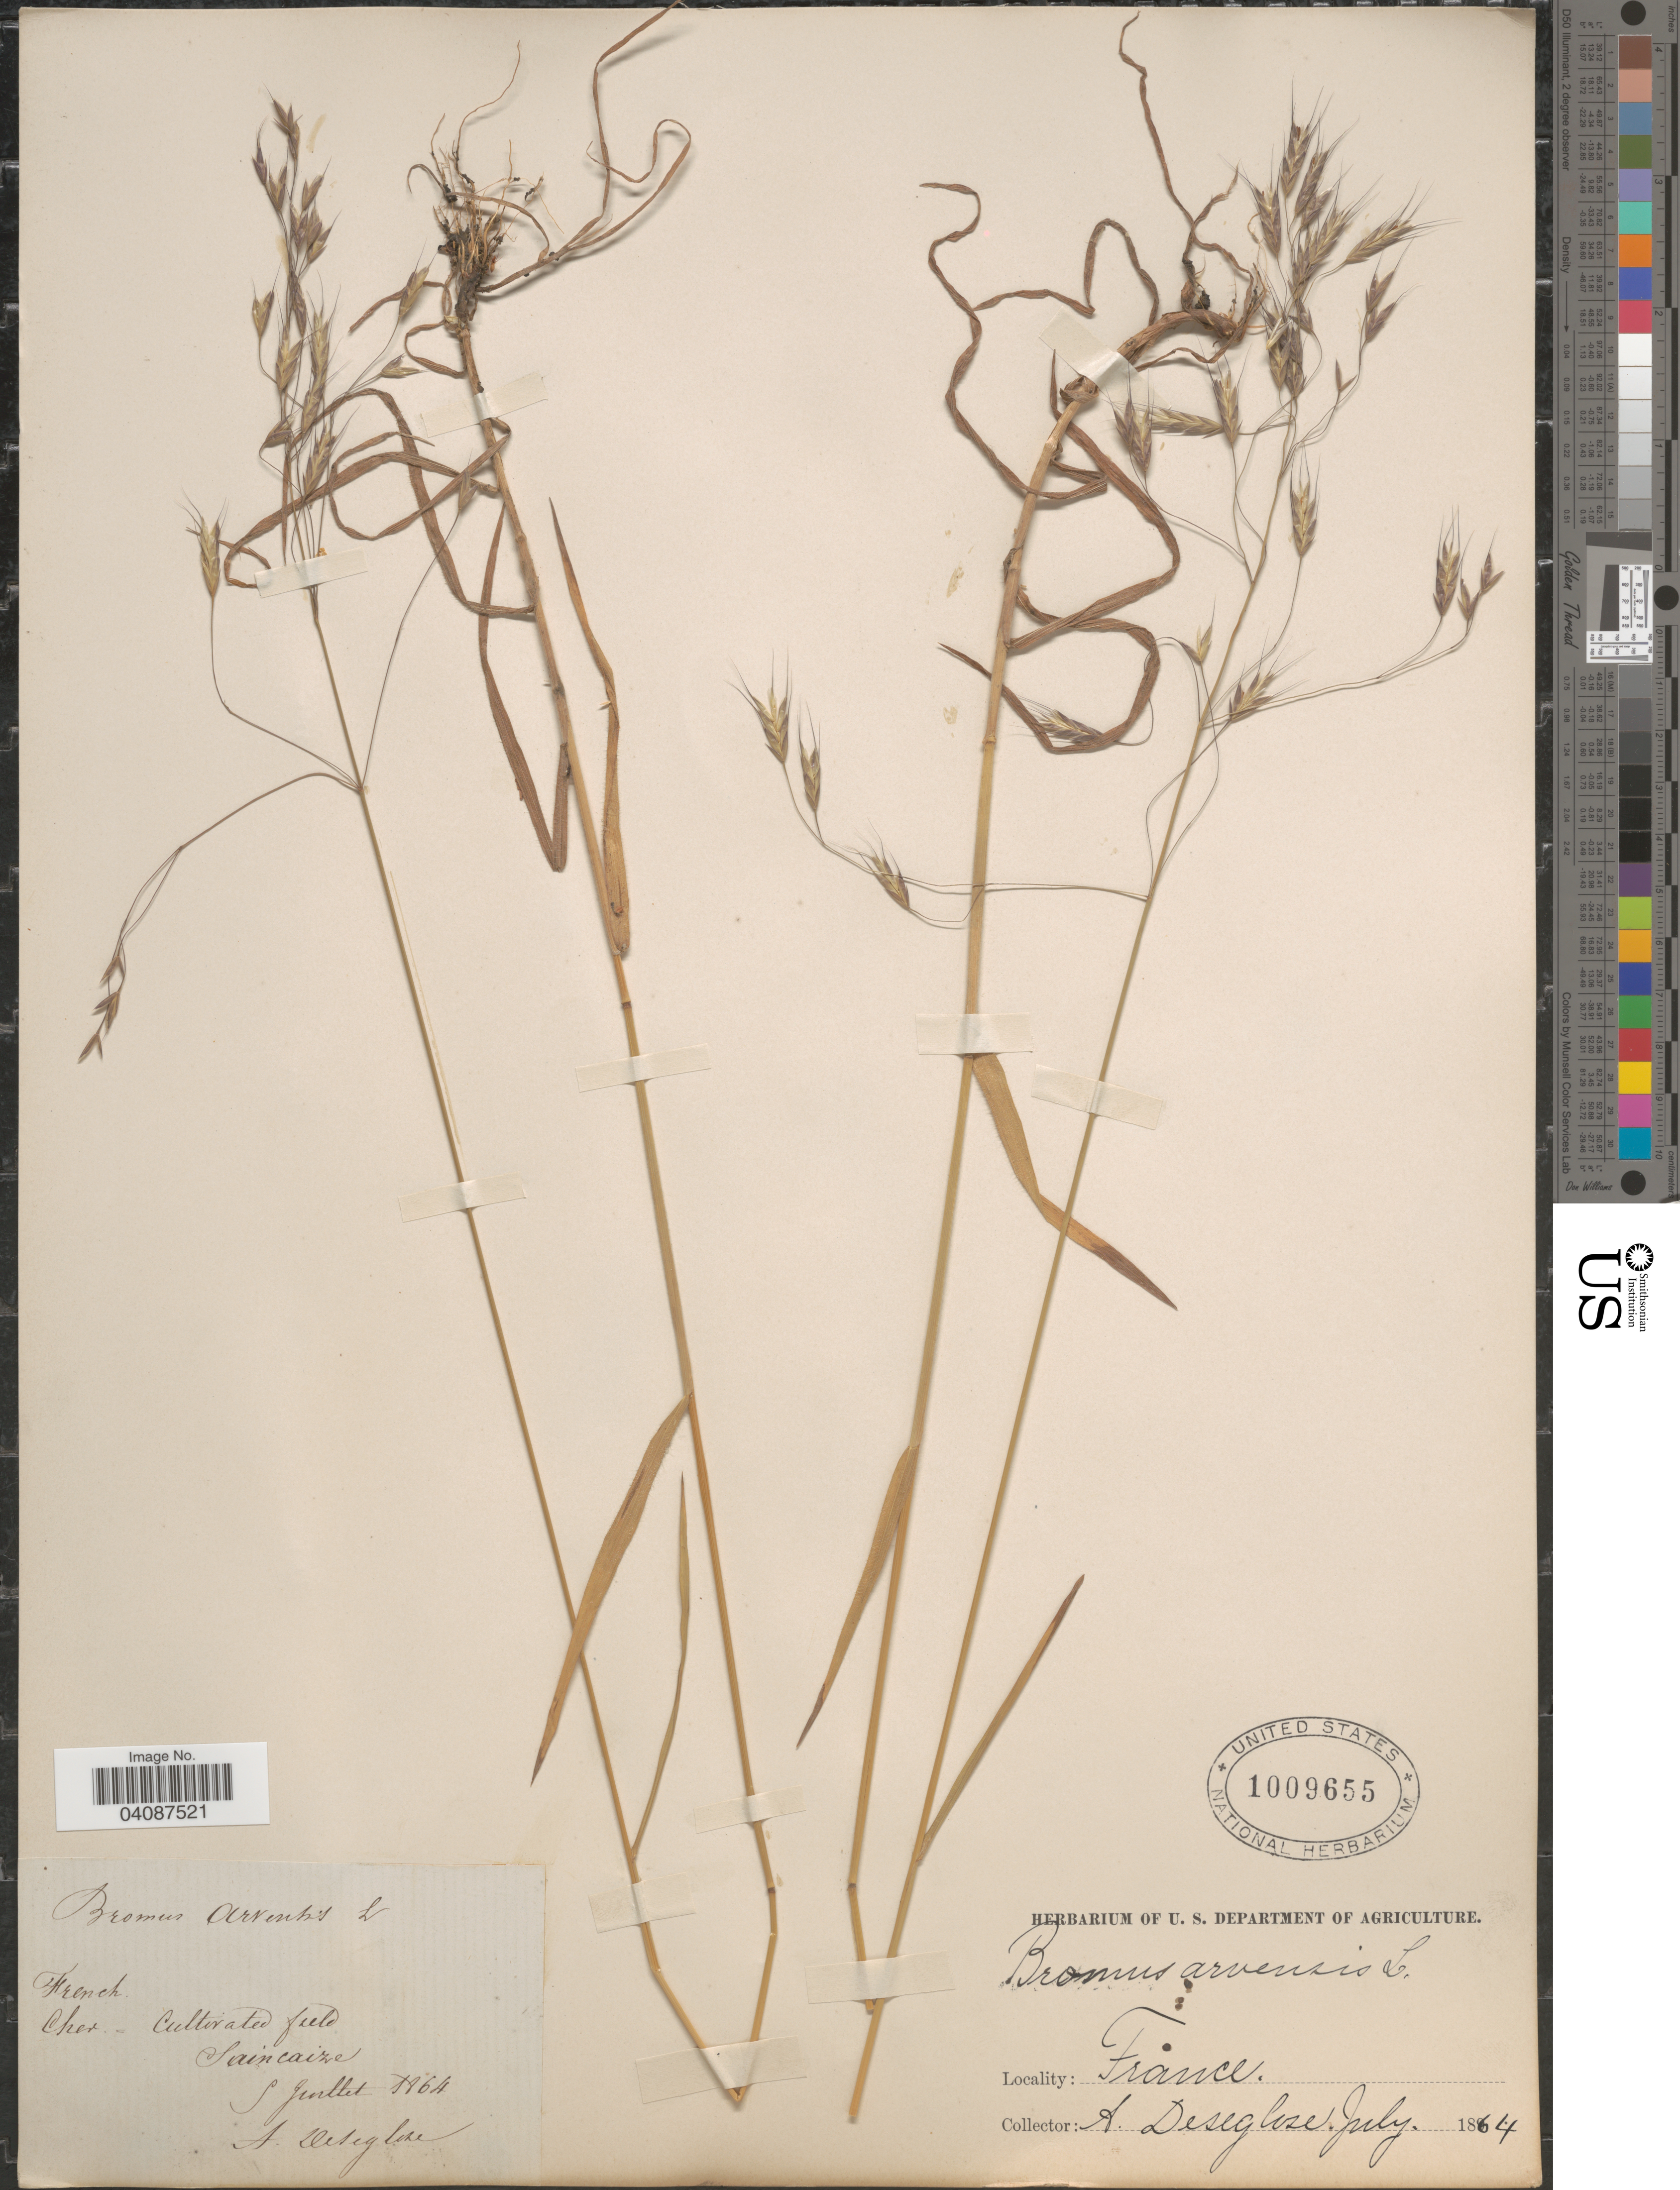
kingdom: Plantae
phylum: Tracheophyta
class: Liliopsida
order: Poales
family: Poaceae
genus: Bromus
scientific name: Bromus arvensis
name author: L.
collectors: A. Deseglise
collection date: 1864-07-05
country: France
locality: French. Cher- Cultivated field Saincaize.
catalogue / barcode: US 1009655